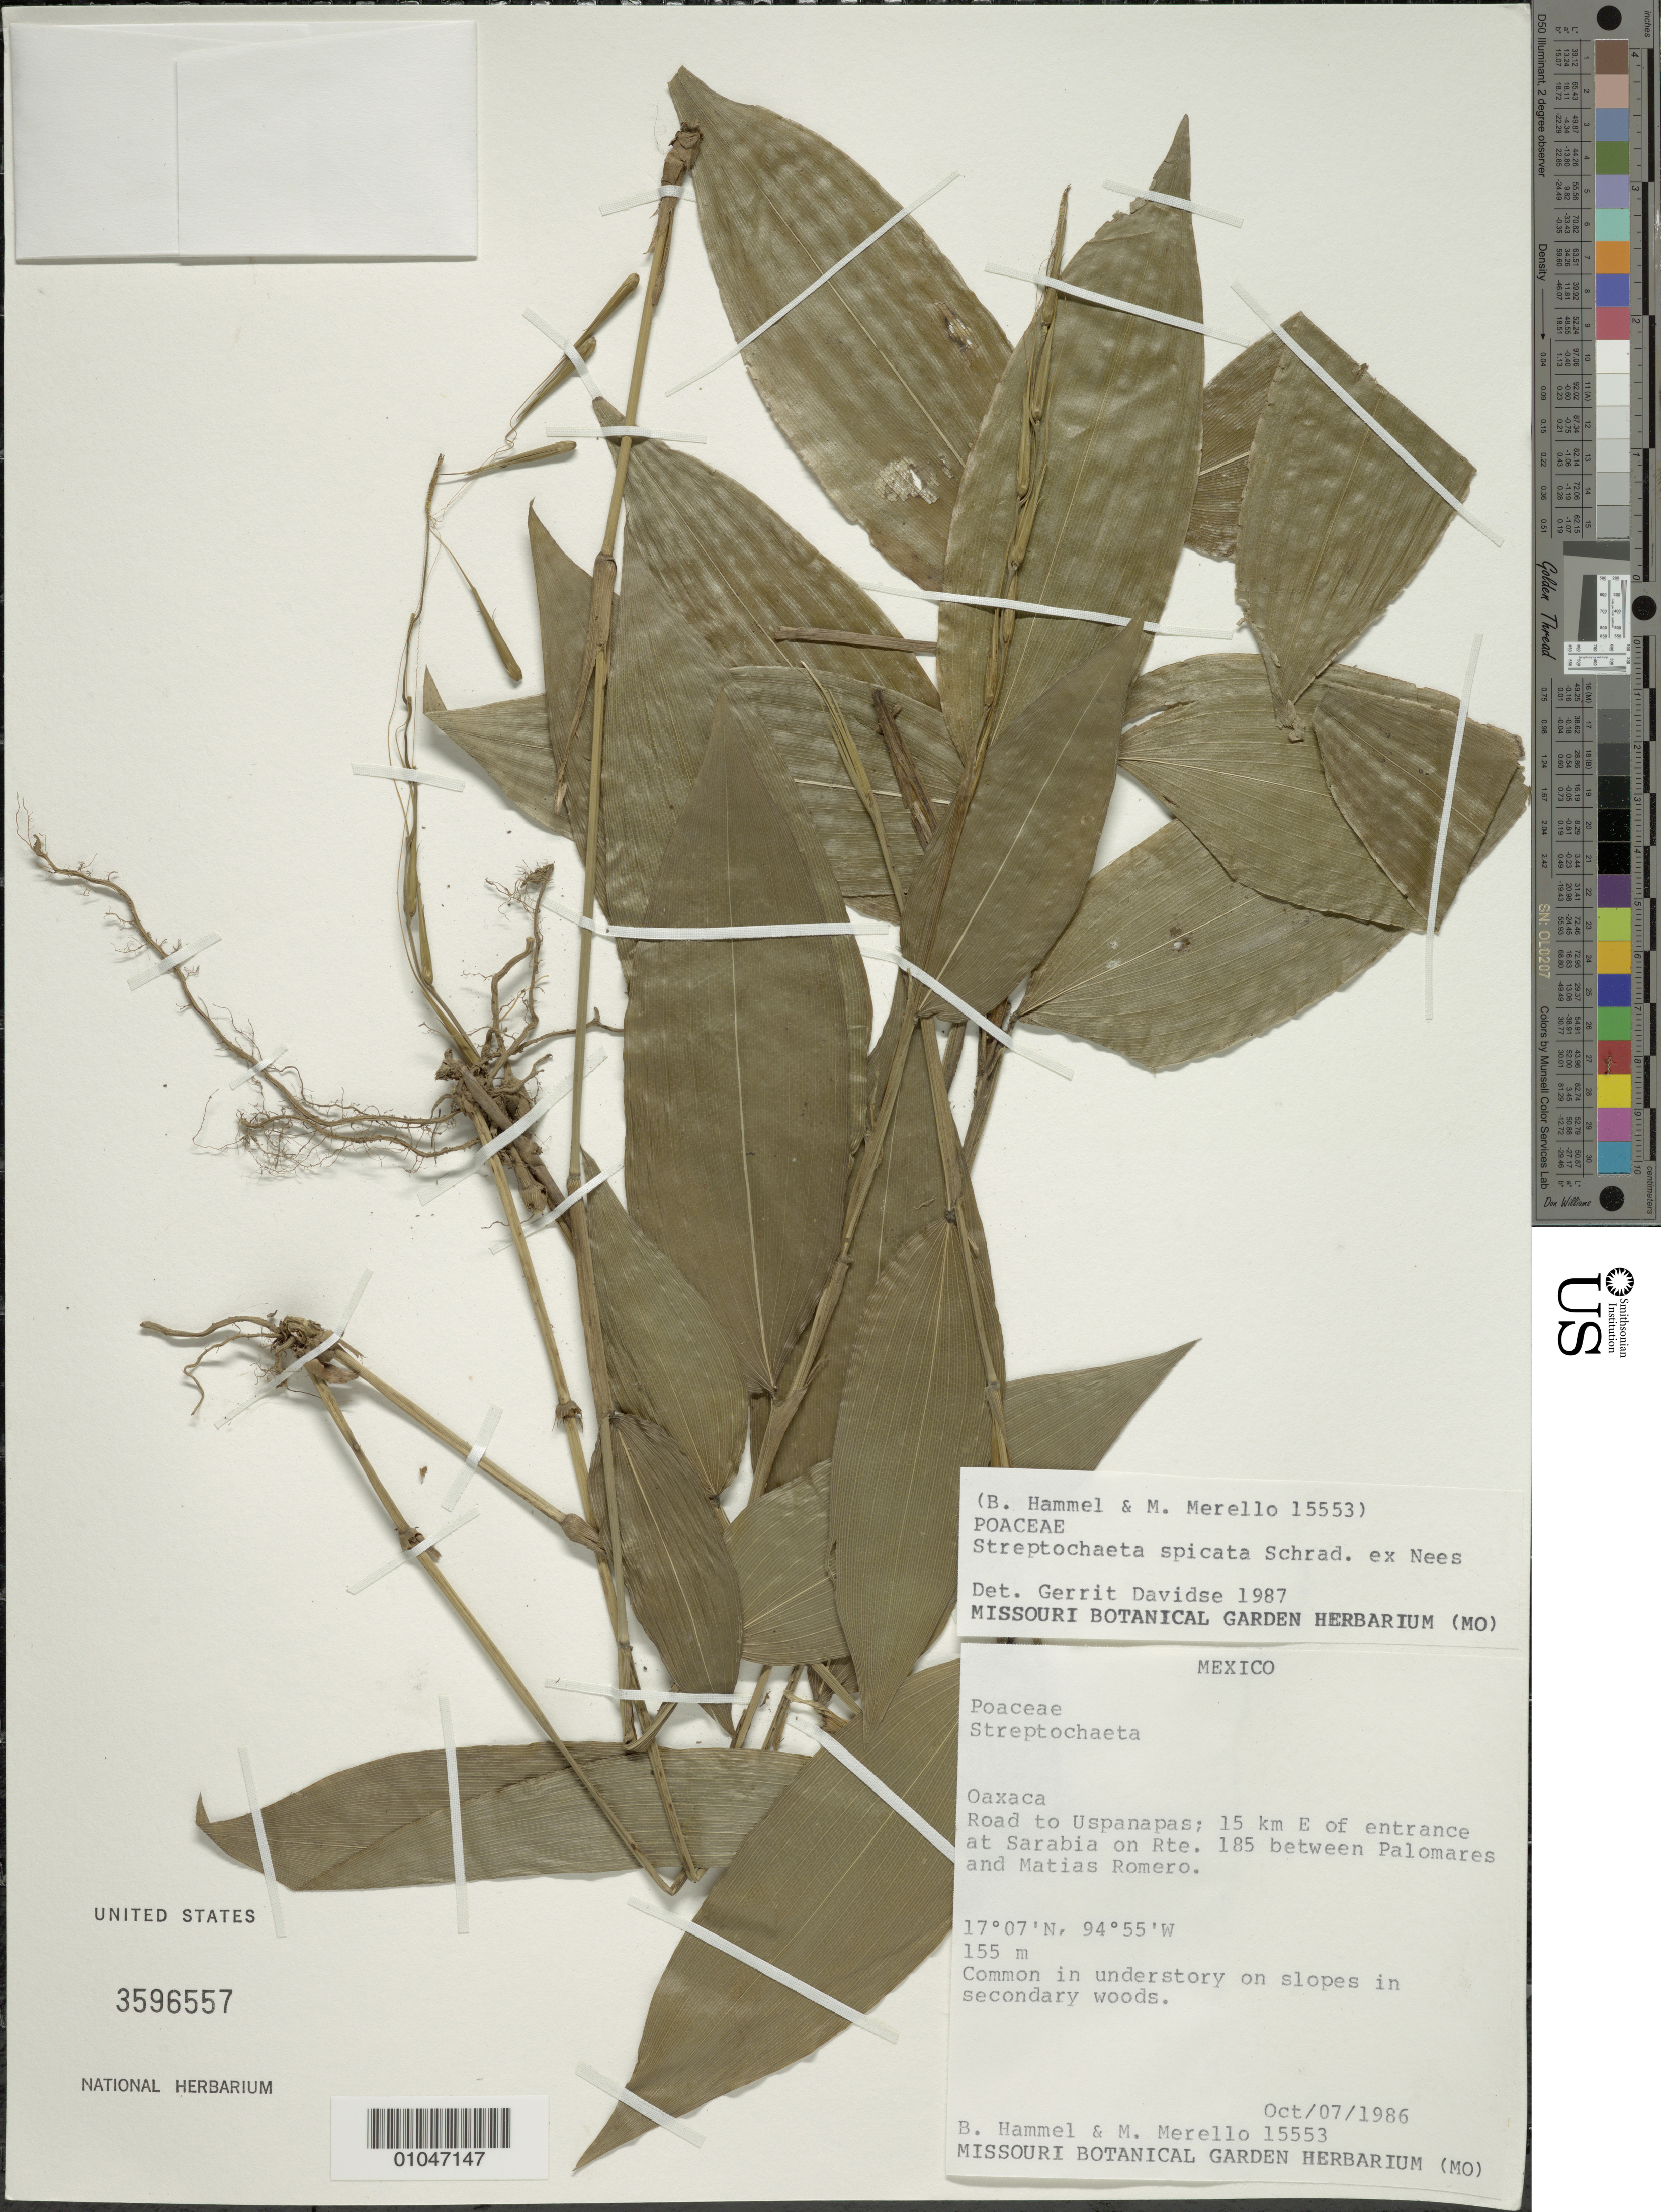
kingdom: Plantae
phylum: Tracheophyta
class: Liliopsida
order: Poales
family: Poaceae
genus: Streptochaeta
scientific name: Streptochaeta spicata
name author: Schrad. ex Nees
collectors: B. Hammel & M. Merello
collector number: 15553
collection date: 1986-10-07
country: Mexico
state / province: Oaxaca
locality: Road to Uspanapas, 15 km E of entrance to Sarabia on Rte. 185 between Palomares and Matias Romero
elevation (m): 155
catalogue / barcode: US 3596557